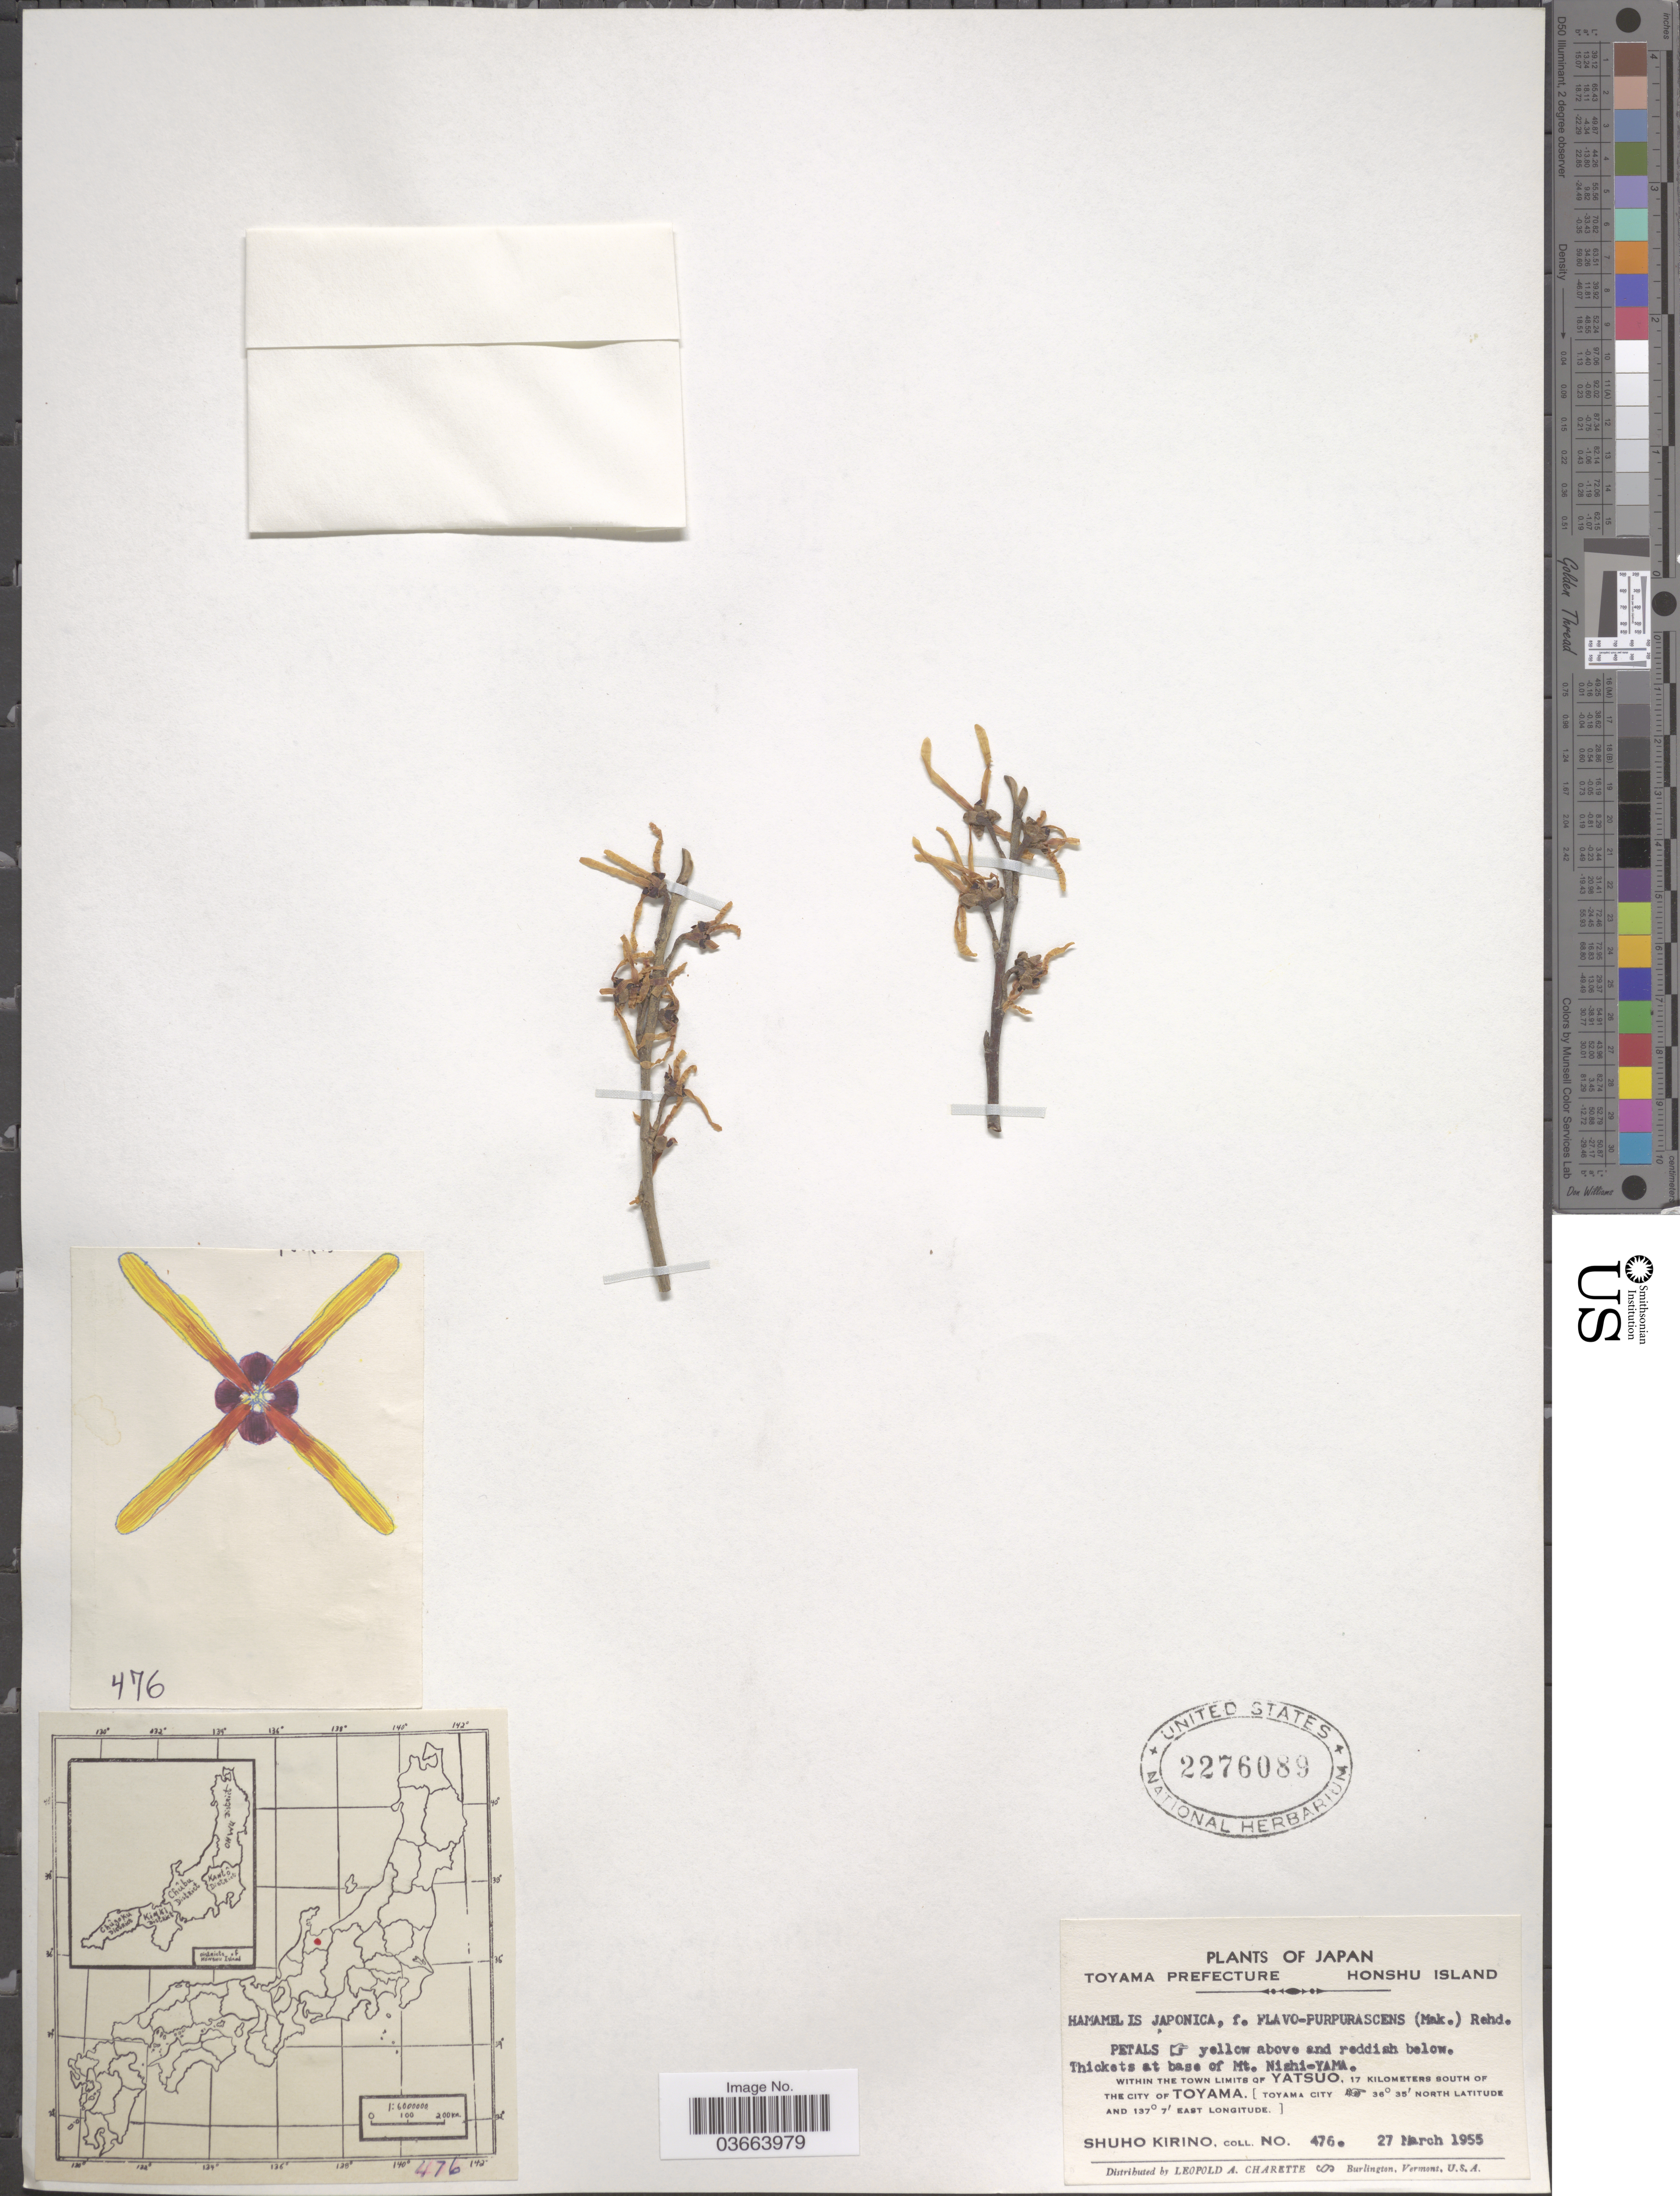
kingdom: Plantae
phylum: Tracheophyta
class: Magnoliopsida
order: Saxifragales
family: Hamamelidaceae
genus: Hamamelis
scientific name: Hamamelis japonica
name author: Siebold & Zucc.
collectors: S. Kirino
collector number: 476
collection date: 1955-03-27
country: Japan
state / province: Toyama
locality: Toyama Prefecture. Honshu Island. Thickets at the base of Mt. Nishi-Yama. Within the town limits of Yatsuo, 17 kilometers south of the city of Toyama. [Toyama City].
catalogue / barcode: US 2276089